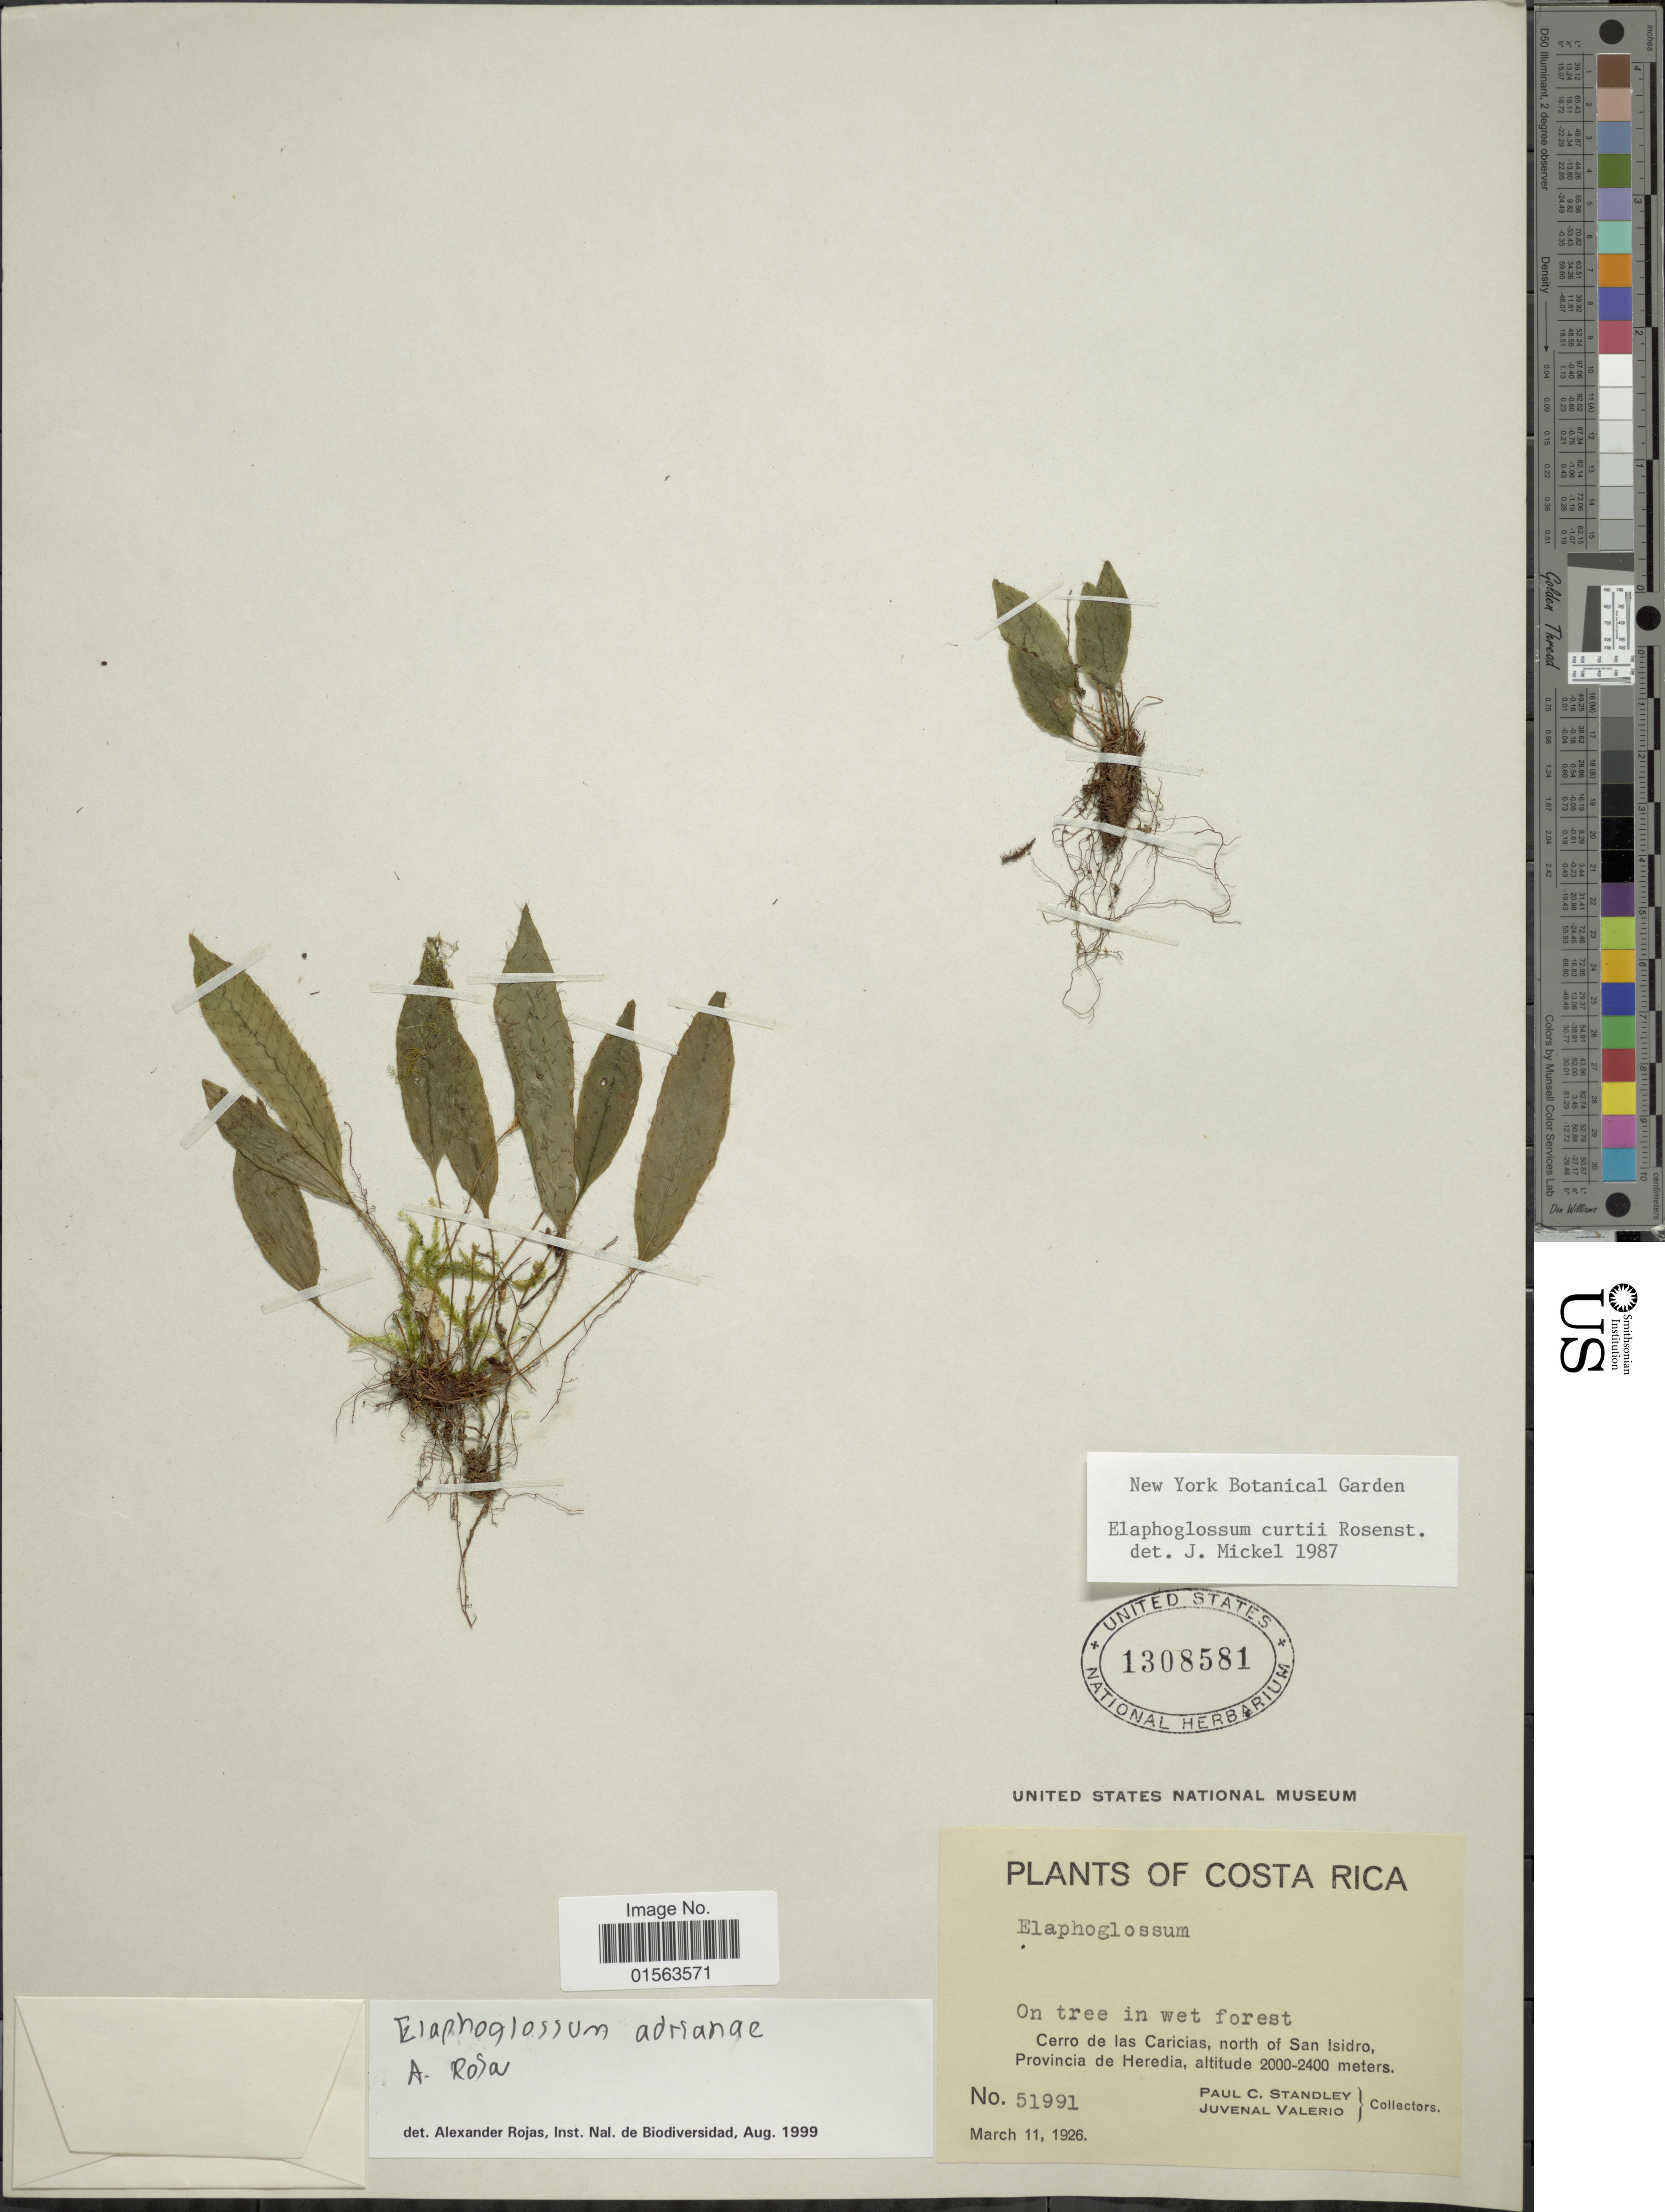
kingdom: Plantae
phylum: Tracheophyta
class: Polypodiopsida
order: Polypodiales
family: Dryopteridaceae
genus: Elaphoglossum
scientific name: Elaphoglossum curtii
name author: Rosenst.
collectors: P. C. Standley & J. Valerio R.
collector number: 51991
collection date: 1926-03-11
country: Costa Rica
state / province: Heredia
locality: Cerro de las Caricias, north of San Isidro, Provincia de Heredia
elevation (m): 2000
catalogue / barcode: US 1308581